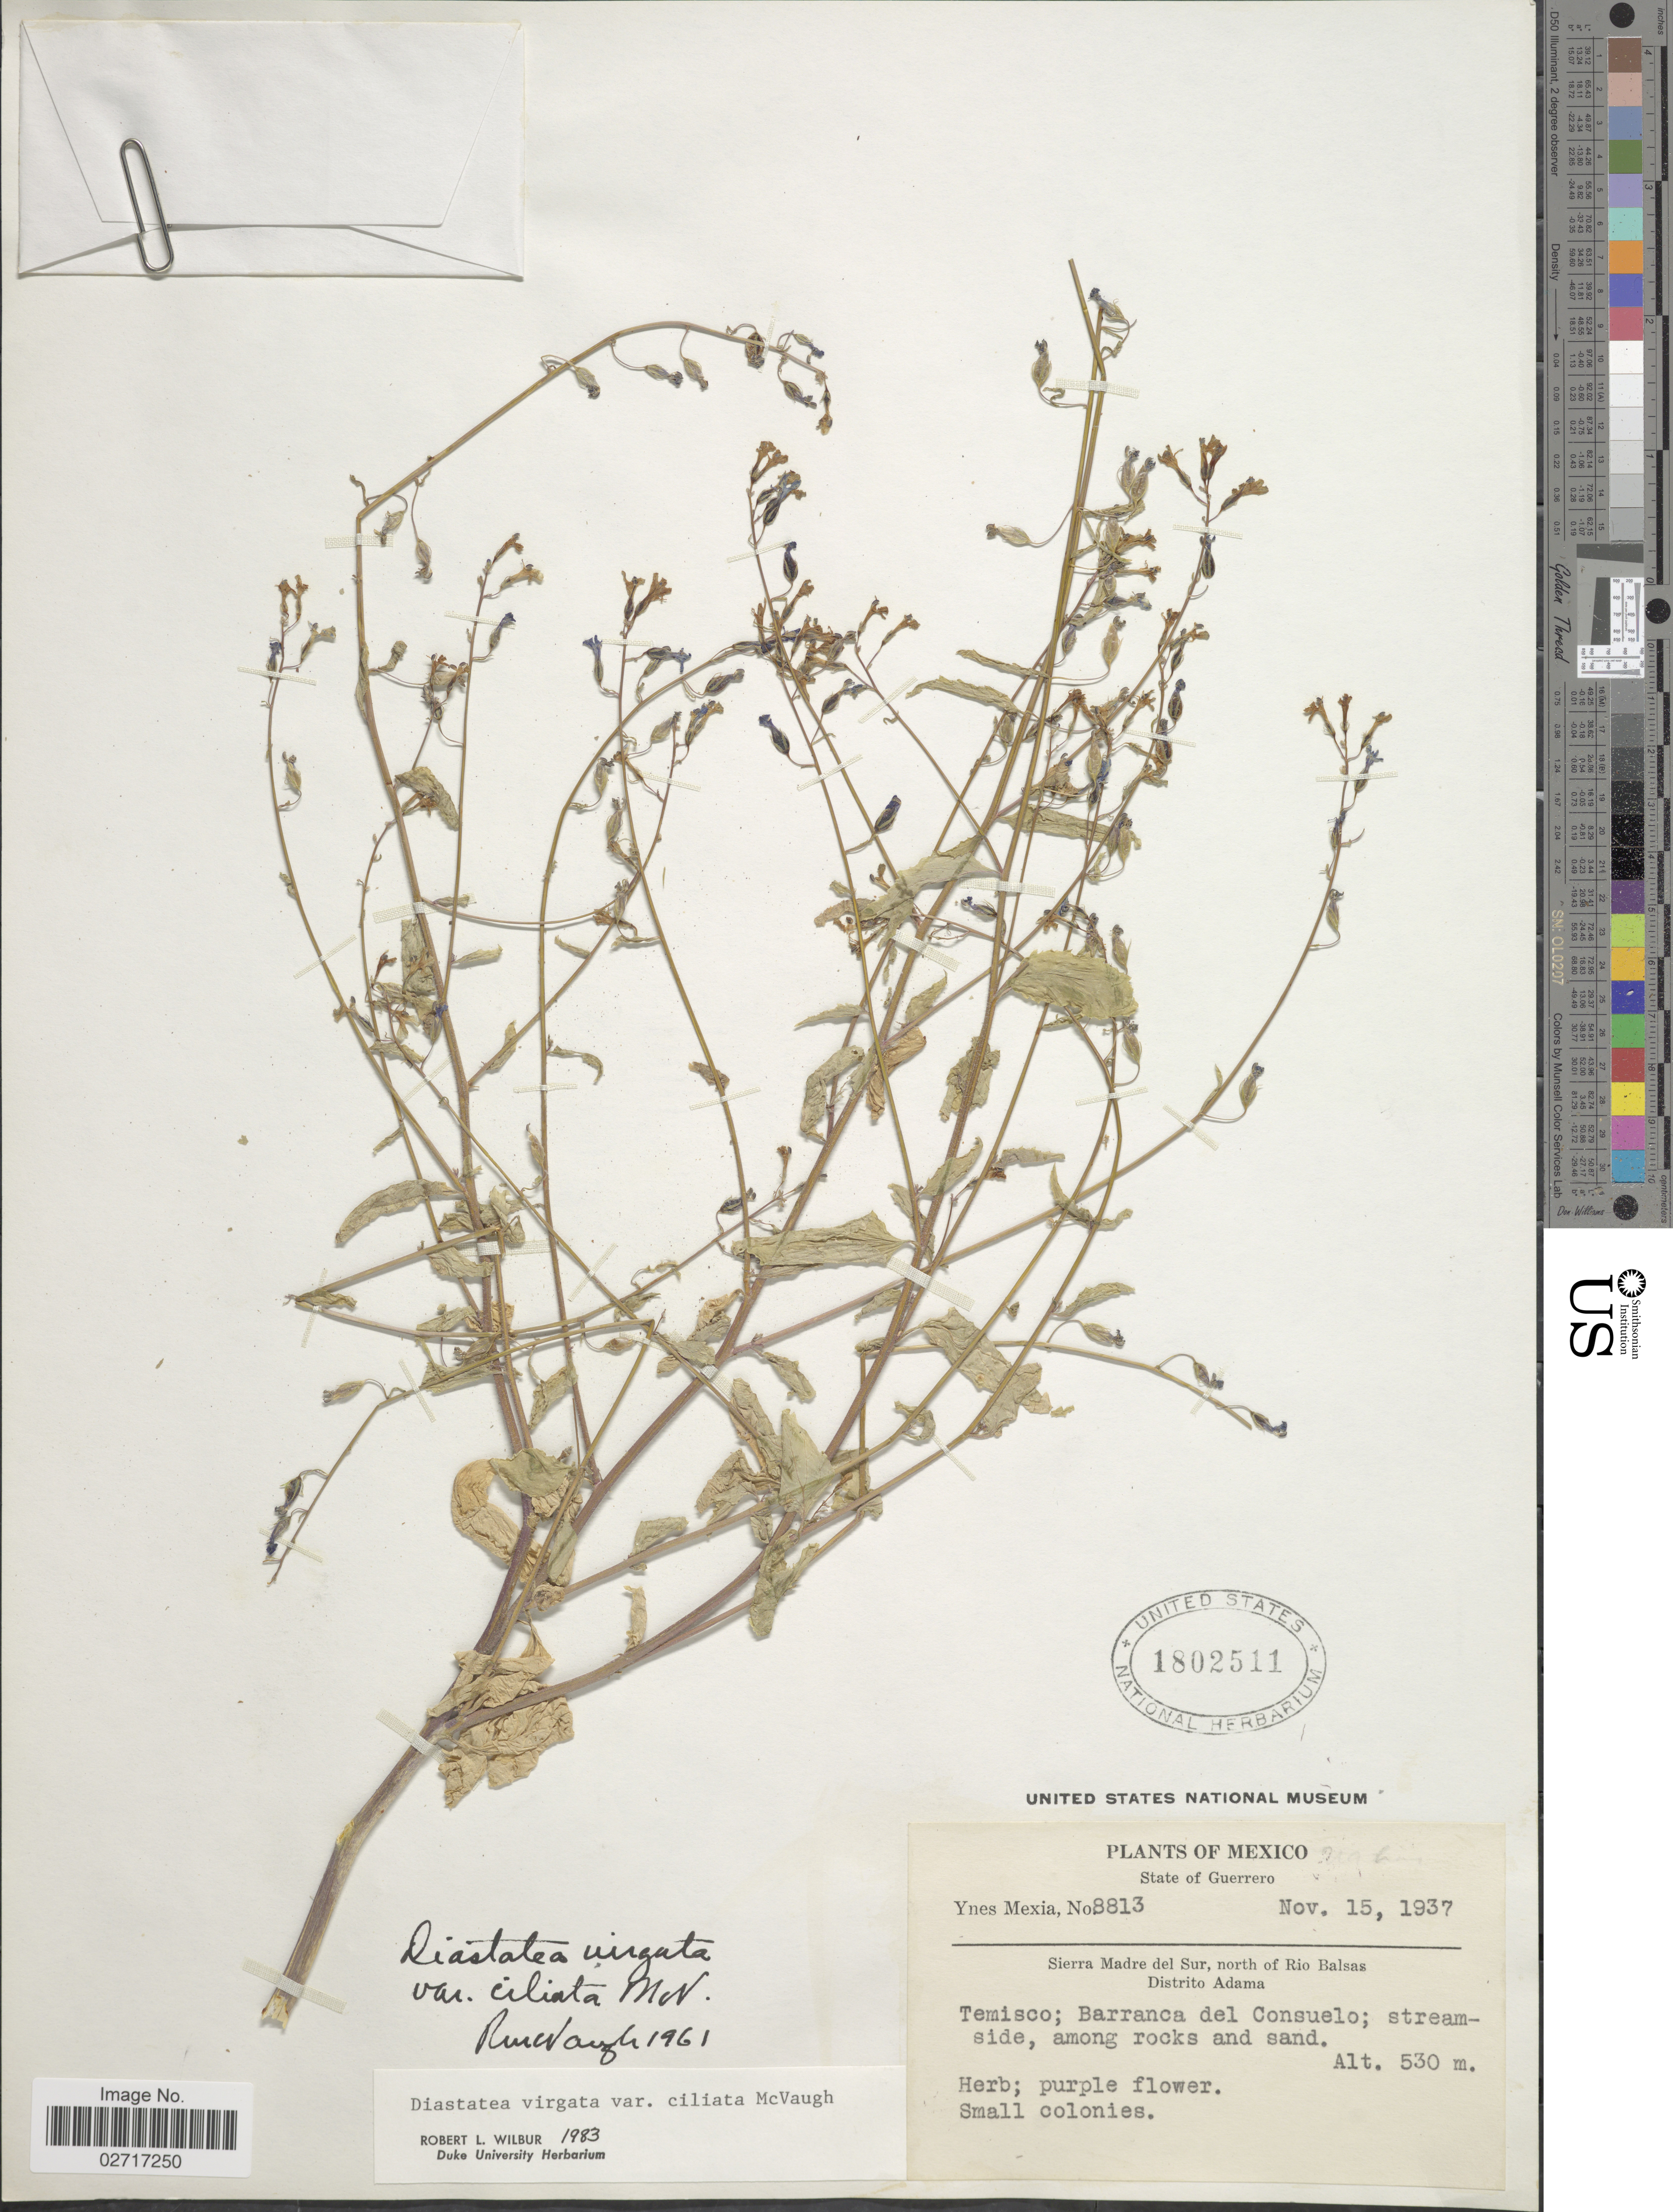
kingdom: Plantae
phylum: Tracheophyta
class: Magnoliopsida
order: Asterales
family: Campanulaceae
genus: Diastatea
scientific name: Diastatea virgata var. ciliata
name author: McVaugh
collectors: Y. Mexia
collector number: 8813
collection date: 1937-11-15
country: Mexico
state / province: Guerrero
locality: Sierra Madre del Sur, north of Rio Balsas. Distrito Adama. Temisco; Barranca del Consuelo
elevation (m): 530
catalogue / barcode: US 1802511